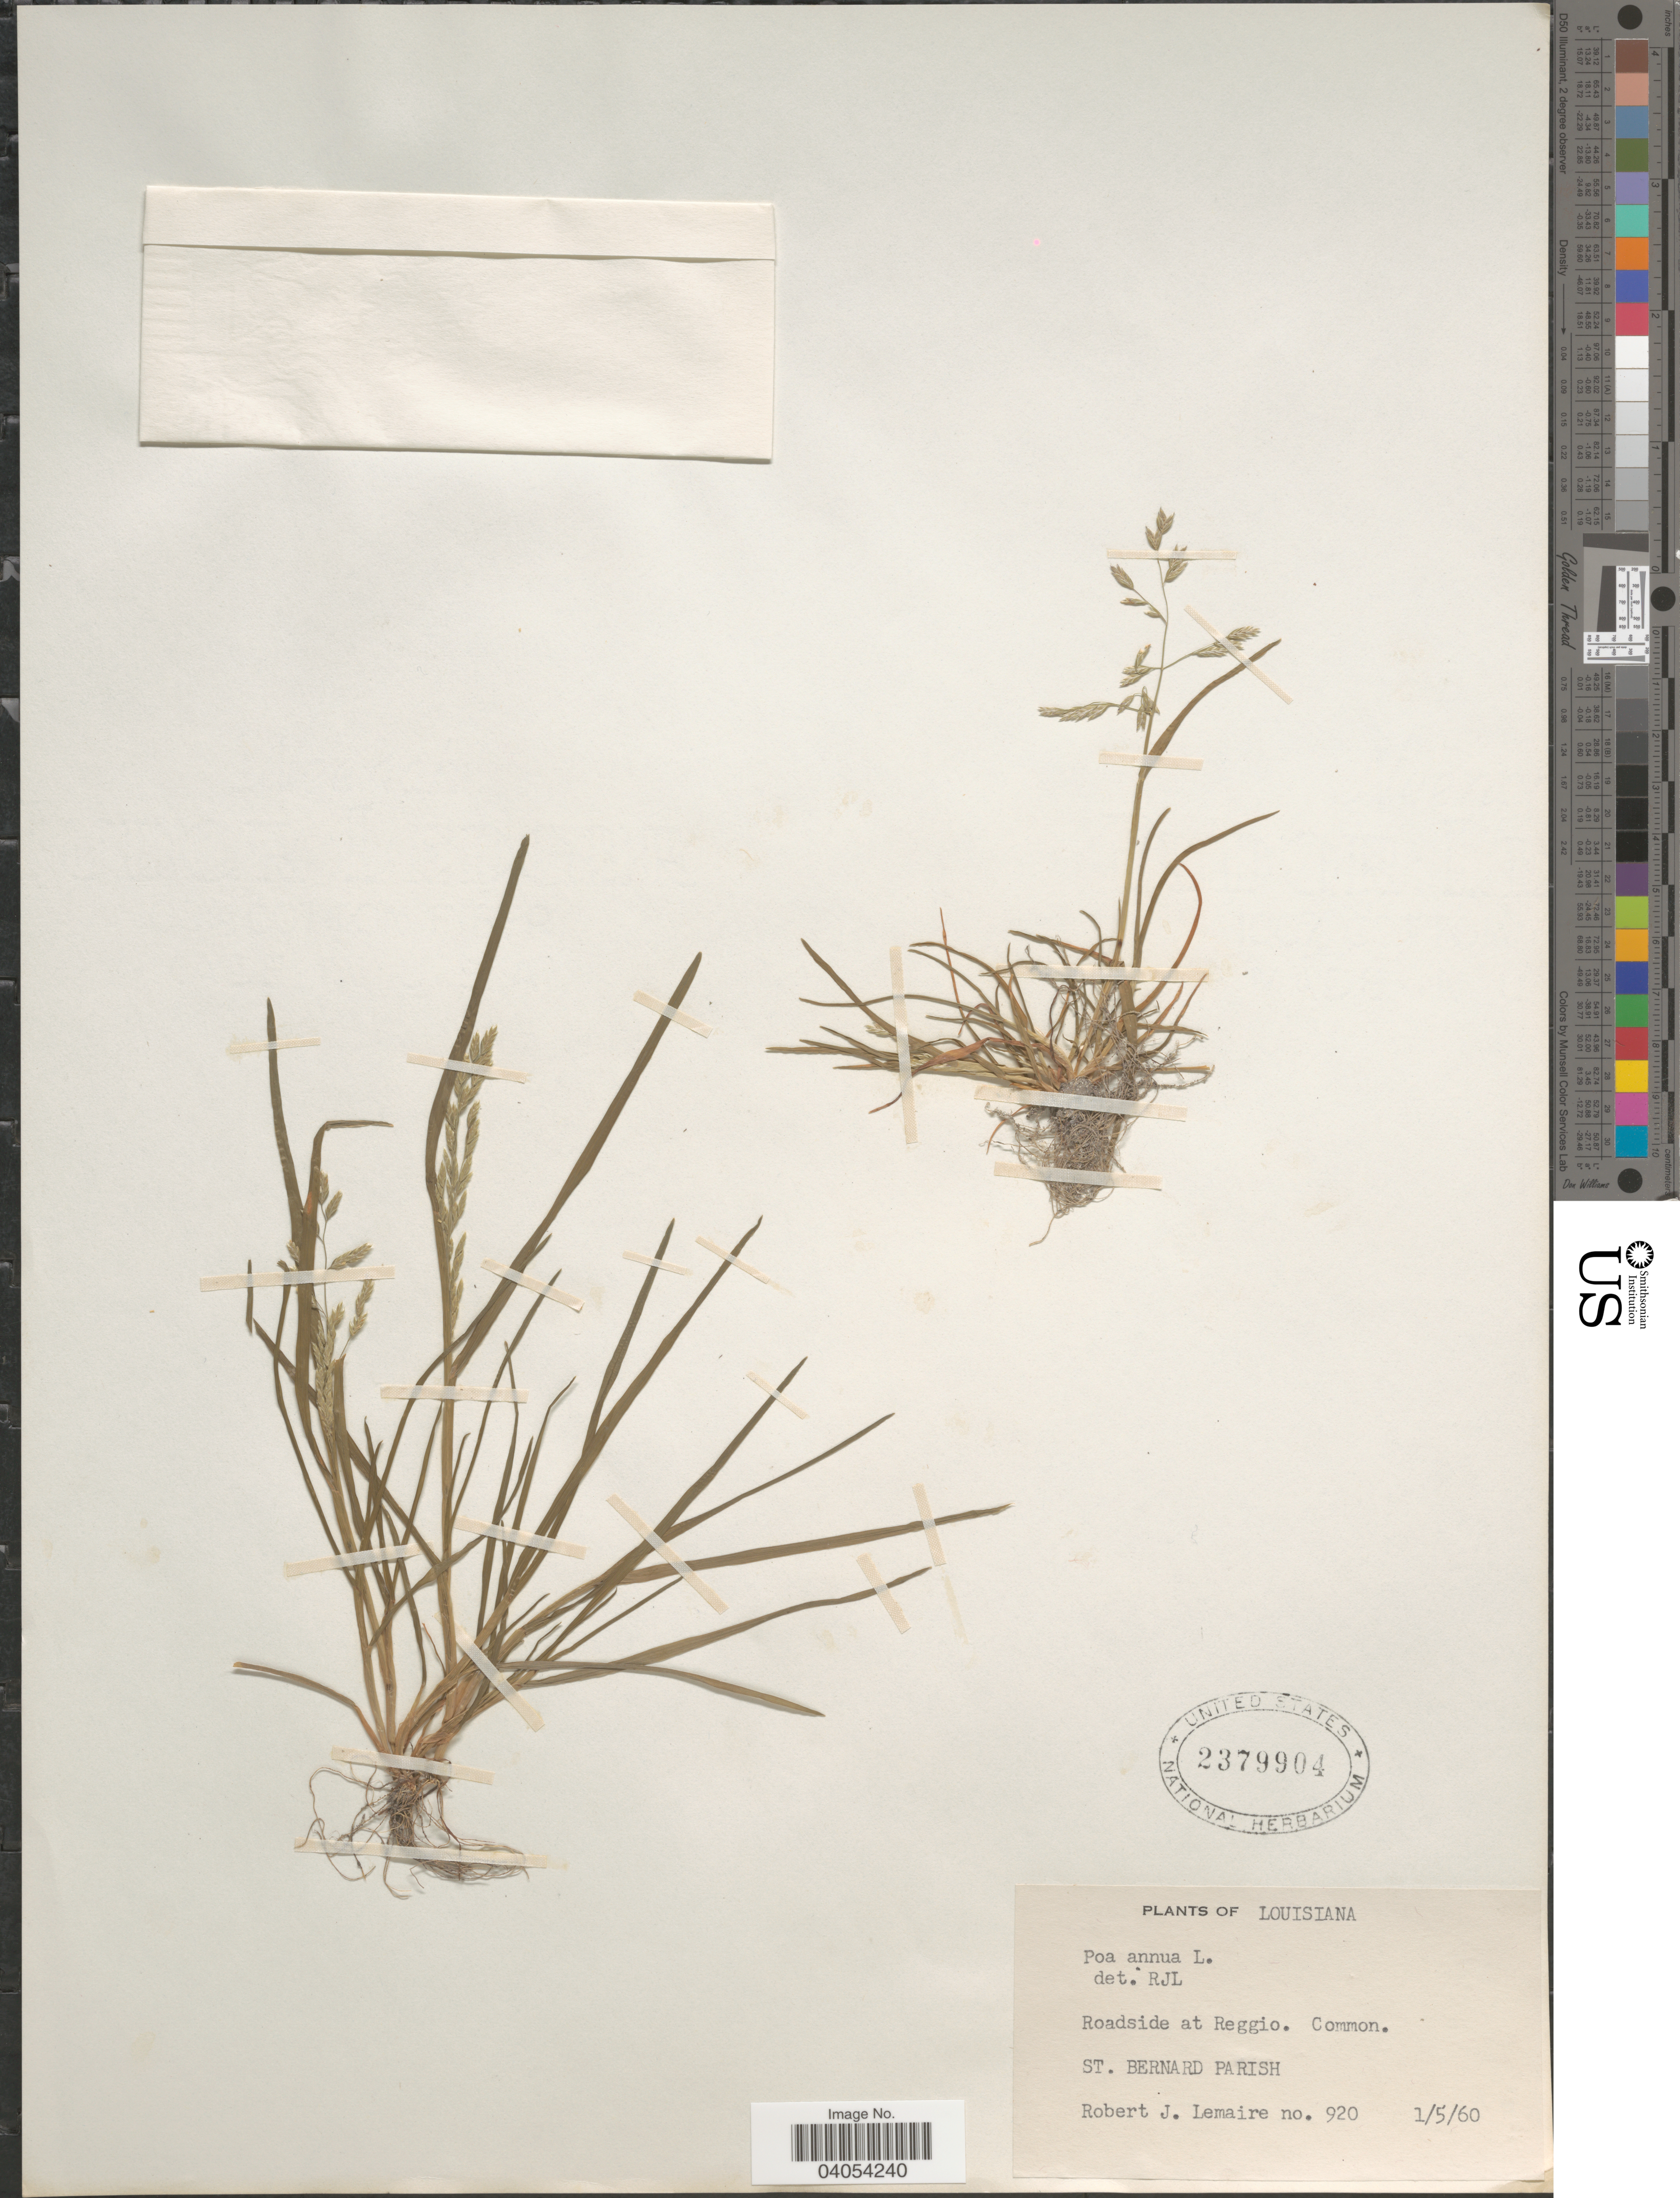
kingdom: Plantae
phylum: Tracheophyta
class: Liliopsida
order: Poales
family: Poaceae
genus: Poa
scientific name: Poa annua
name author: L.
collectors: R. J. Lemaire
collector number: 920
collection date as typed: Transcribed d/m/y: 5/1/60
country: United States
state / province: Louisiana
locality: Roadside at Reggio. St. Bernard Parish.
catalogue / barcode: US 2379904